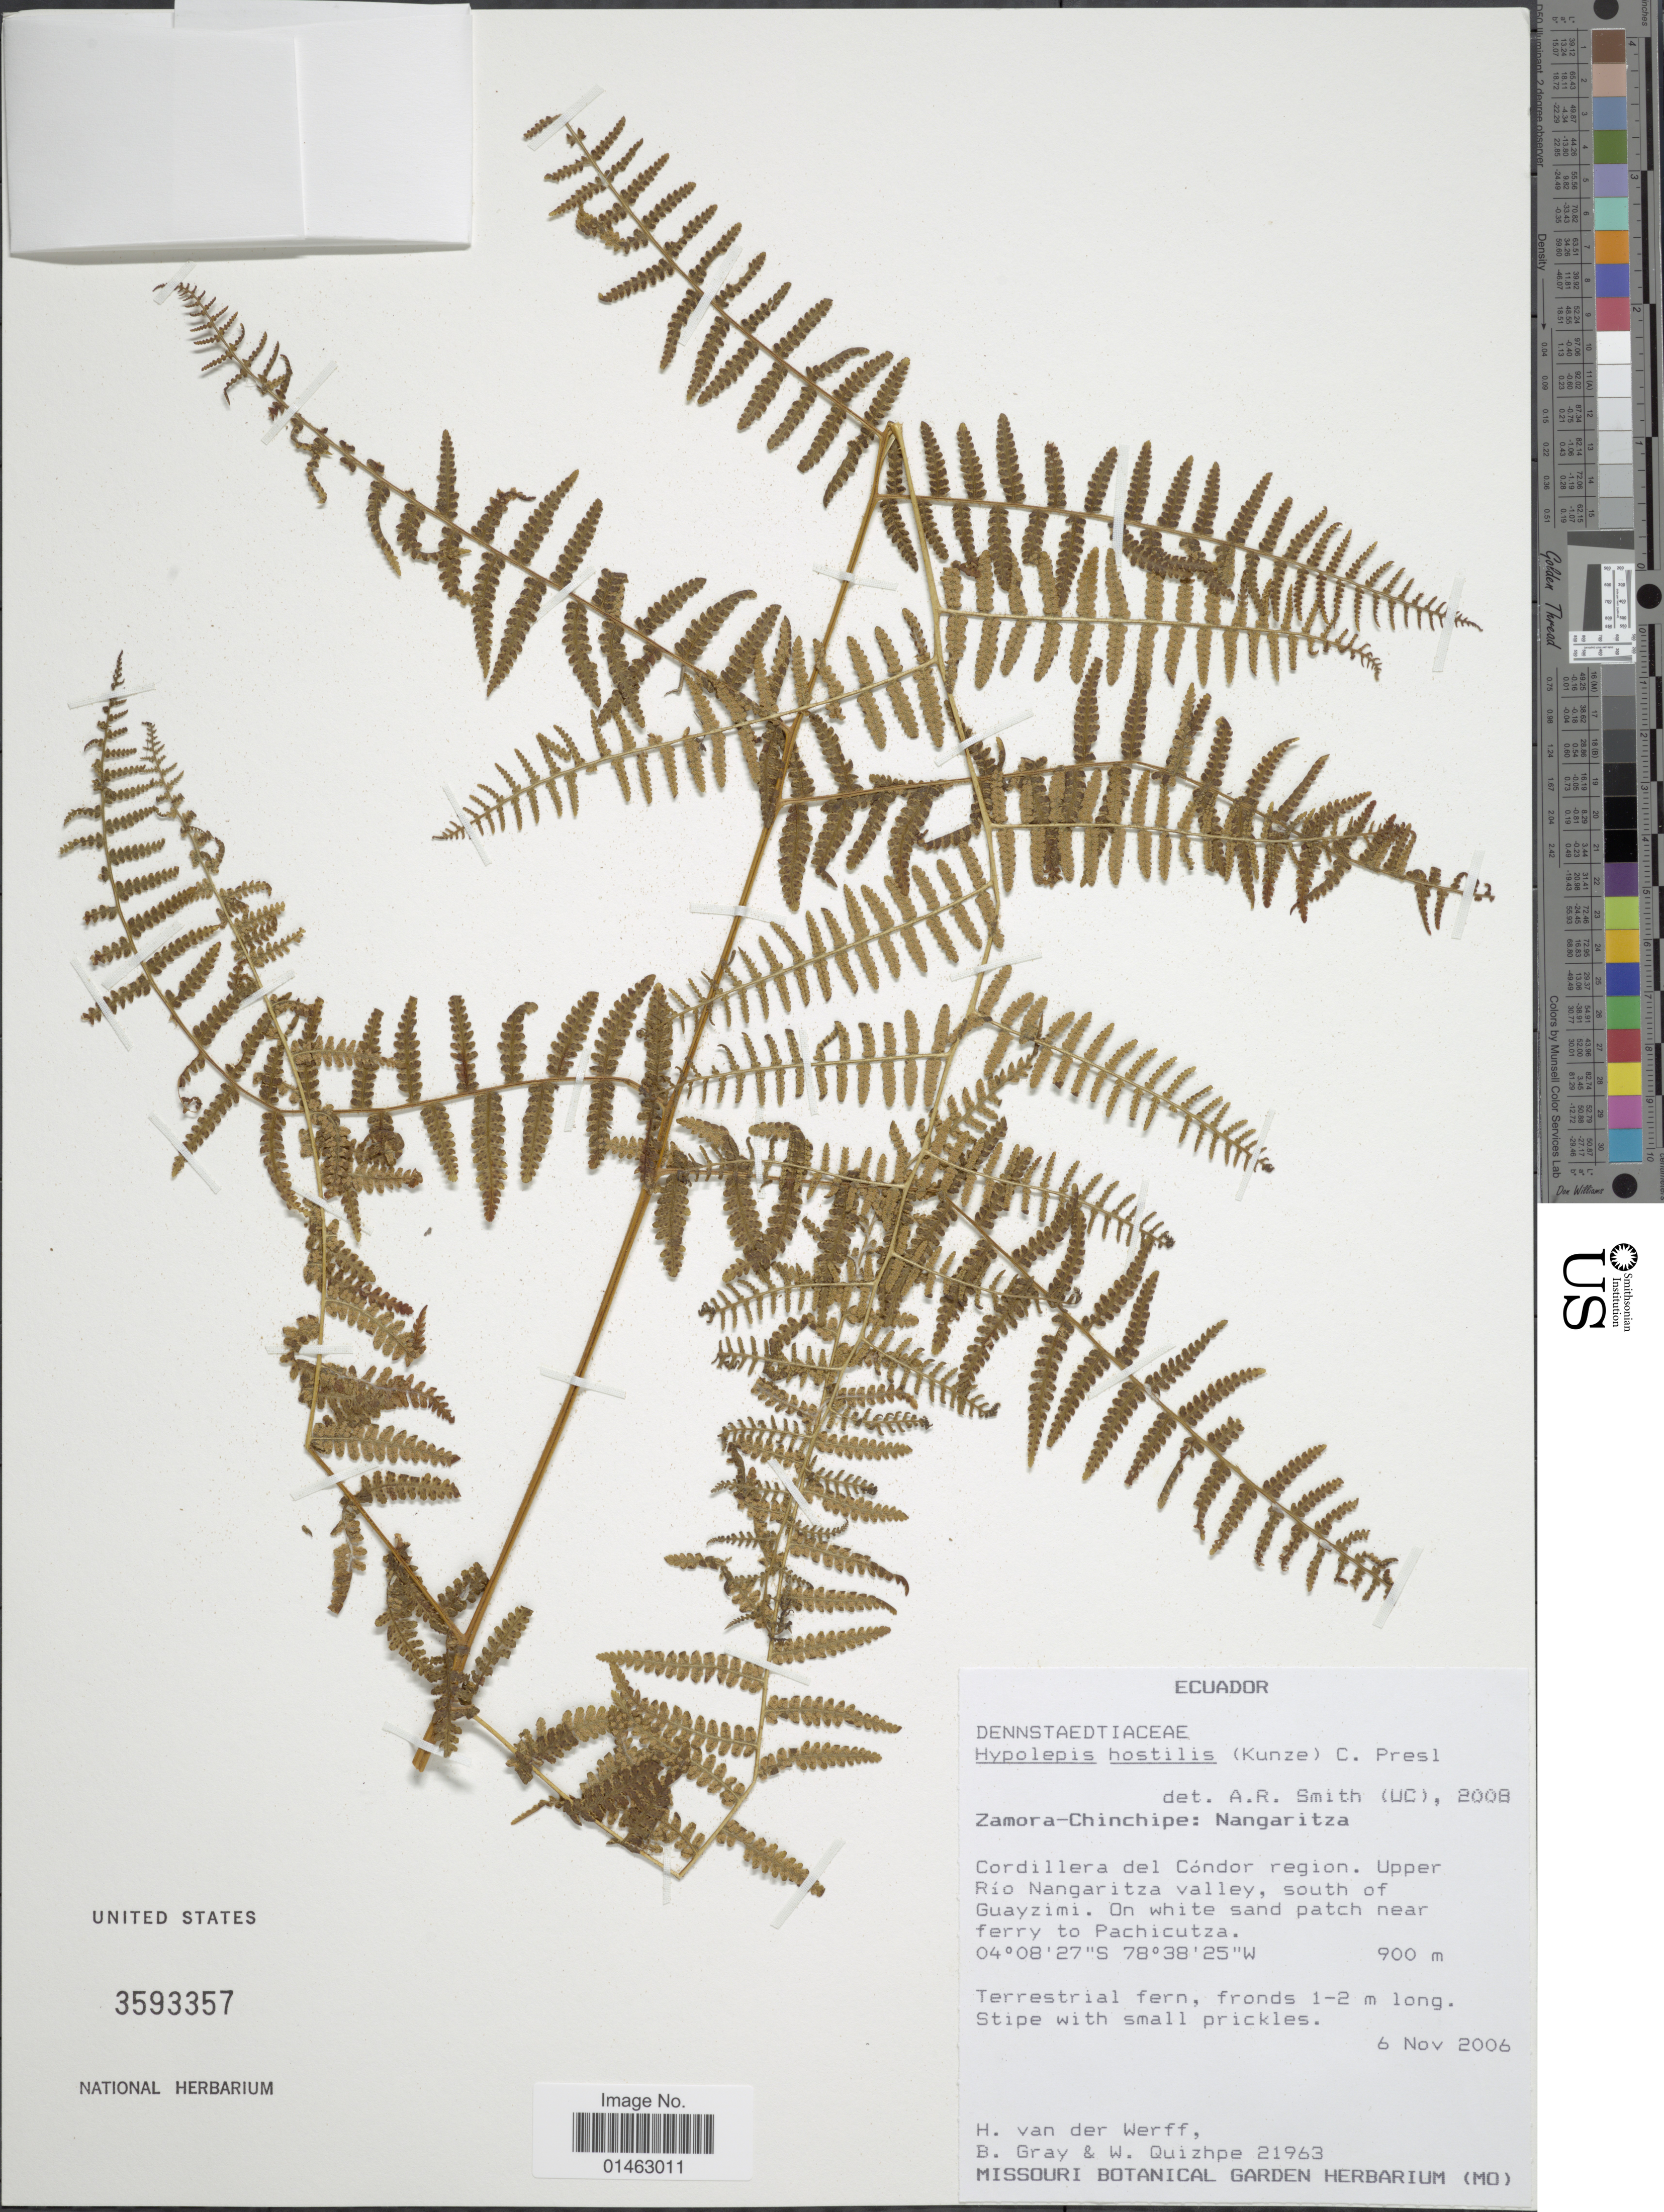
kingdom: Plantae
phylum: Tracheophyta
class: Polypodiopsida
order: Polypodiales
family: Dennstaedtiaceae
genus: Hypolepis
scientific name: Hypolepis hostilis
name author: (Kunze) C. Presl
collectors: H. van der Werff, B. Gray & W. Quizhpe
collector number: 21963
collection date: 2006-11-06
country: Ecuador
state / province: Zamora-Chinchipe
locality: Nangaritza Codillera del valley, south of Guayzimi. On white sand patch near ferry to Pachicutza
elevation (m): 900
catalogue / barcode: US 3593357